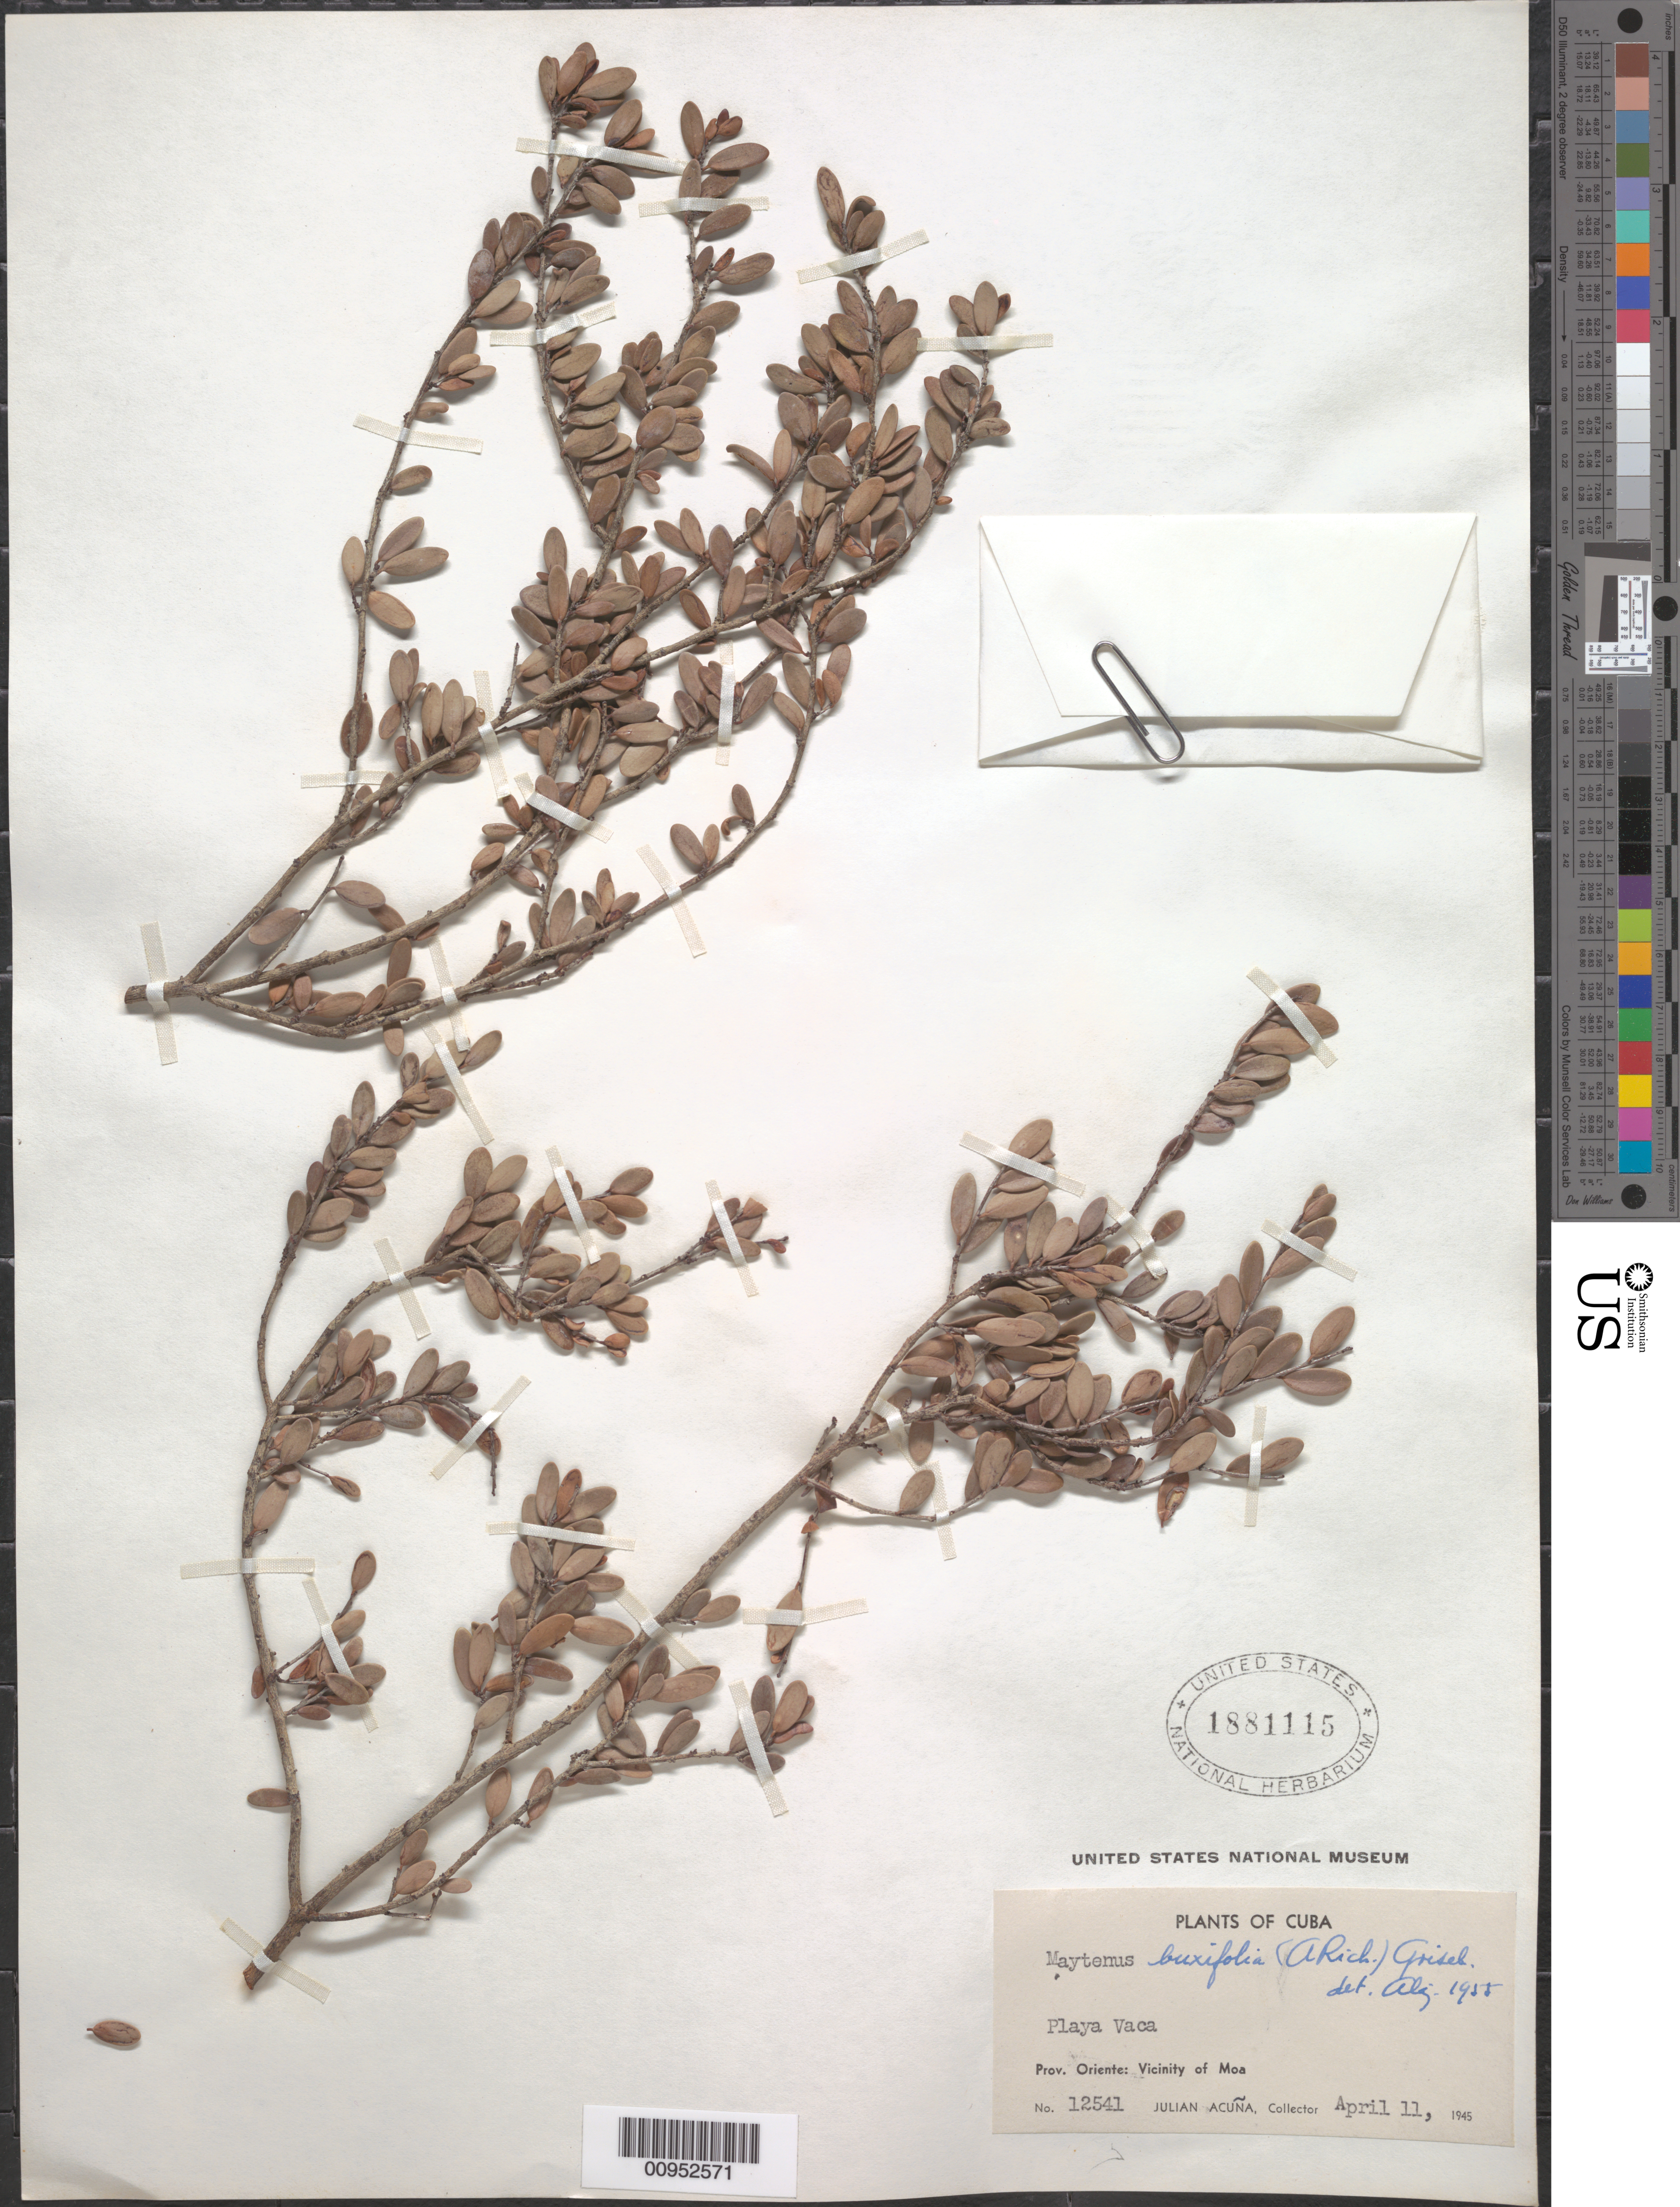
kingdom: Plantae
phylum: Tracheophyta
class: Magnoliopsida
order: Celastrales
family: Celastraceae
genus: Maytenus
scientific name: Maytenus buxifolia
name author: (A. Rich.) Griseb.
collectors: J. Acuña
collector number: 12541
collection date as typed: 11 Apr 1945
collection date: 1945-04-11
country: Cuba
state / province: Holguín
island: Cuba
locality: Vicinity of Moa [Oriente], Playa Vaca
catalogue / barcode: US 1881115